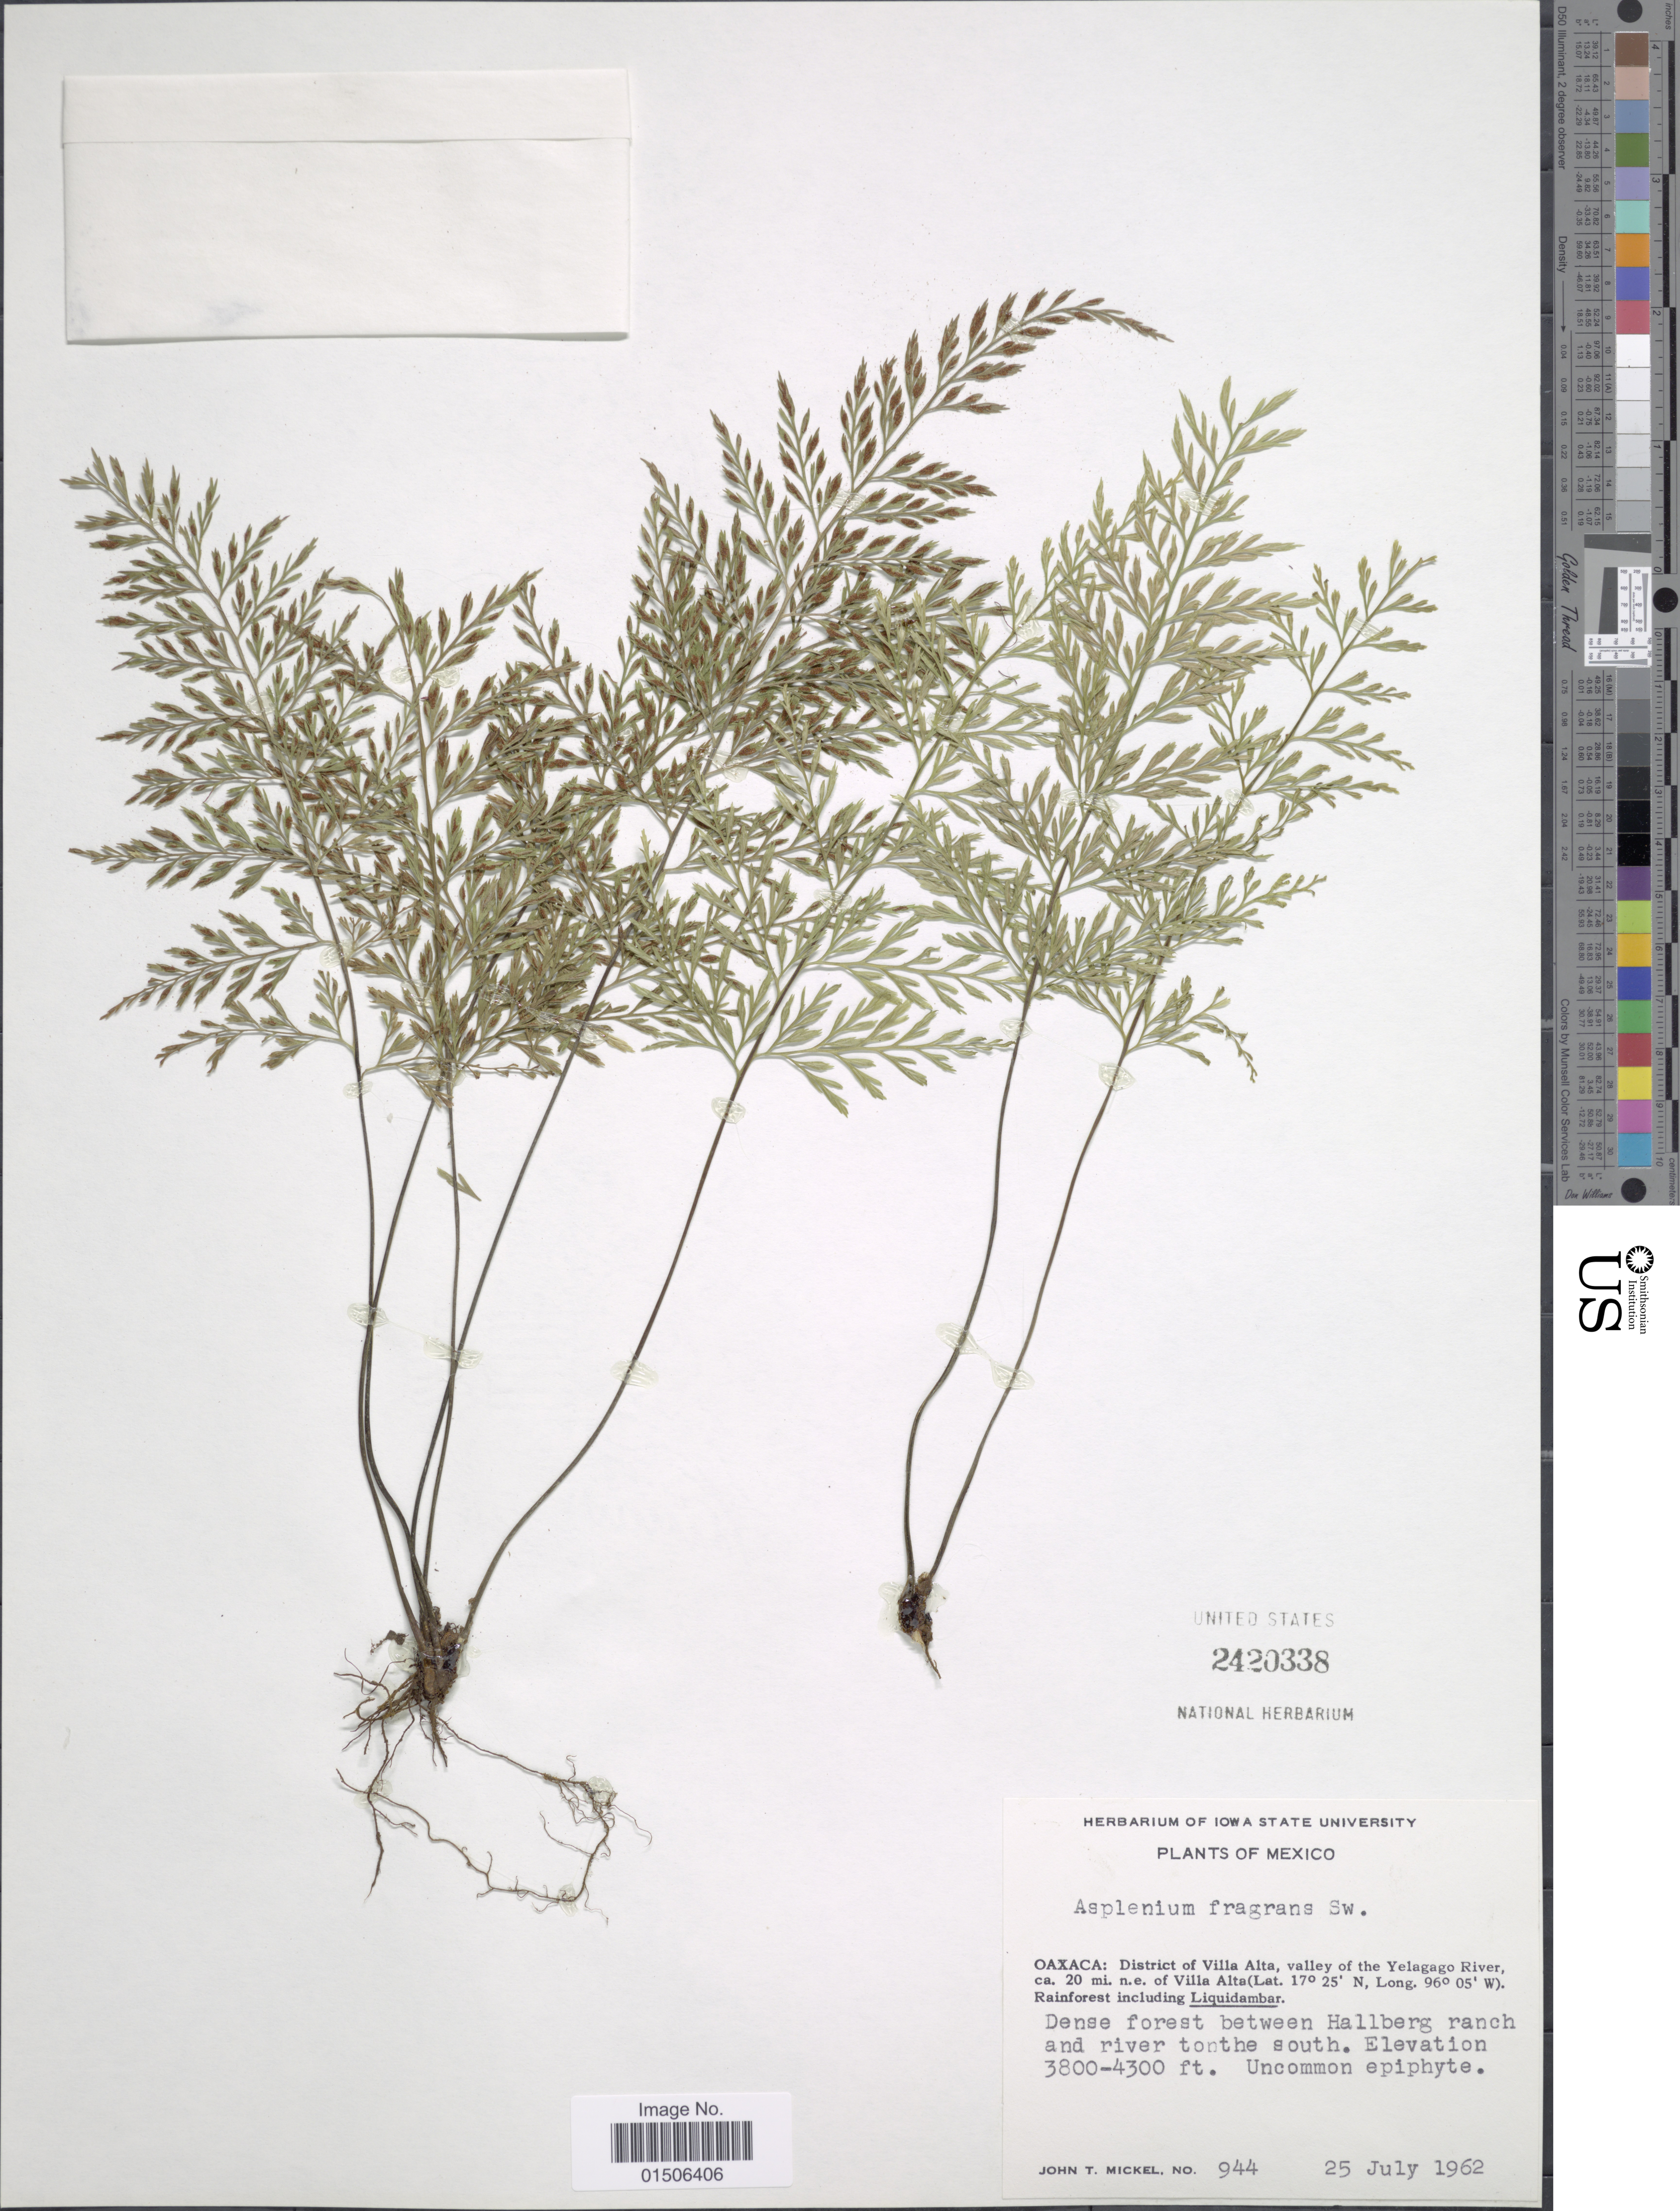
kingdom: Plantae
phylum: Tracheophyta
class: Polypodiopsida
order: Polypodiales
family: Aspleniaceae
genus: Asplenium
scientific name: Asplenium fragrans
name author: Sw.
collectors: J. T. Mickel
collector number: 944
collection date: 1962-07-25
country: Mexico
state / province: Oaxaca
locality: District of Villa Alta, valley of the Yelagago River, ca. 20 mi. n.e. of Villa Alta, Rainforest including Liquidambar, Dense forest between Hallberg ranch and river tonthe south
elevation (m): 1158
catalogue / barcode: US 2420338